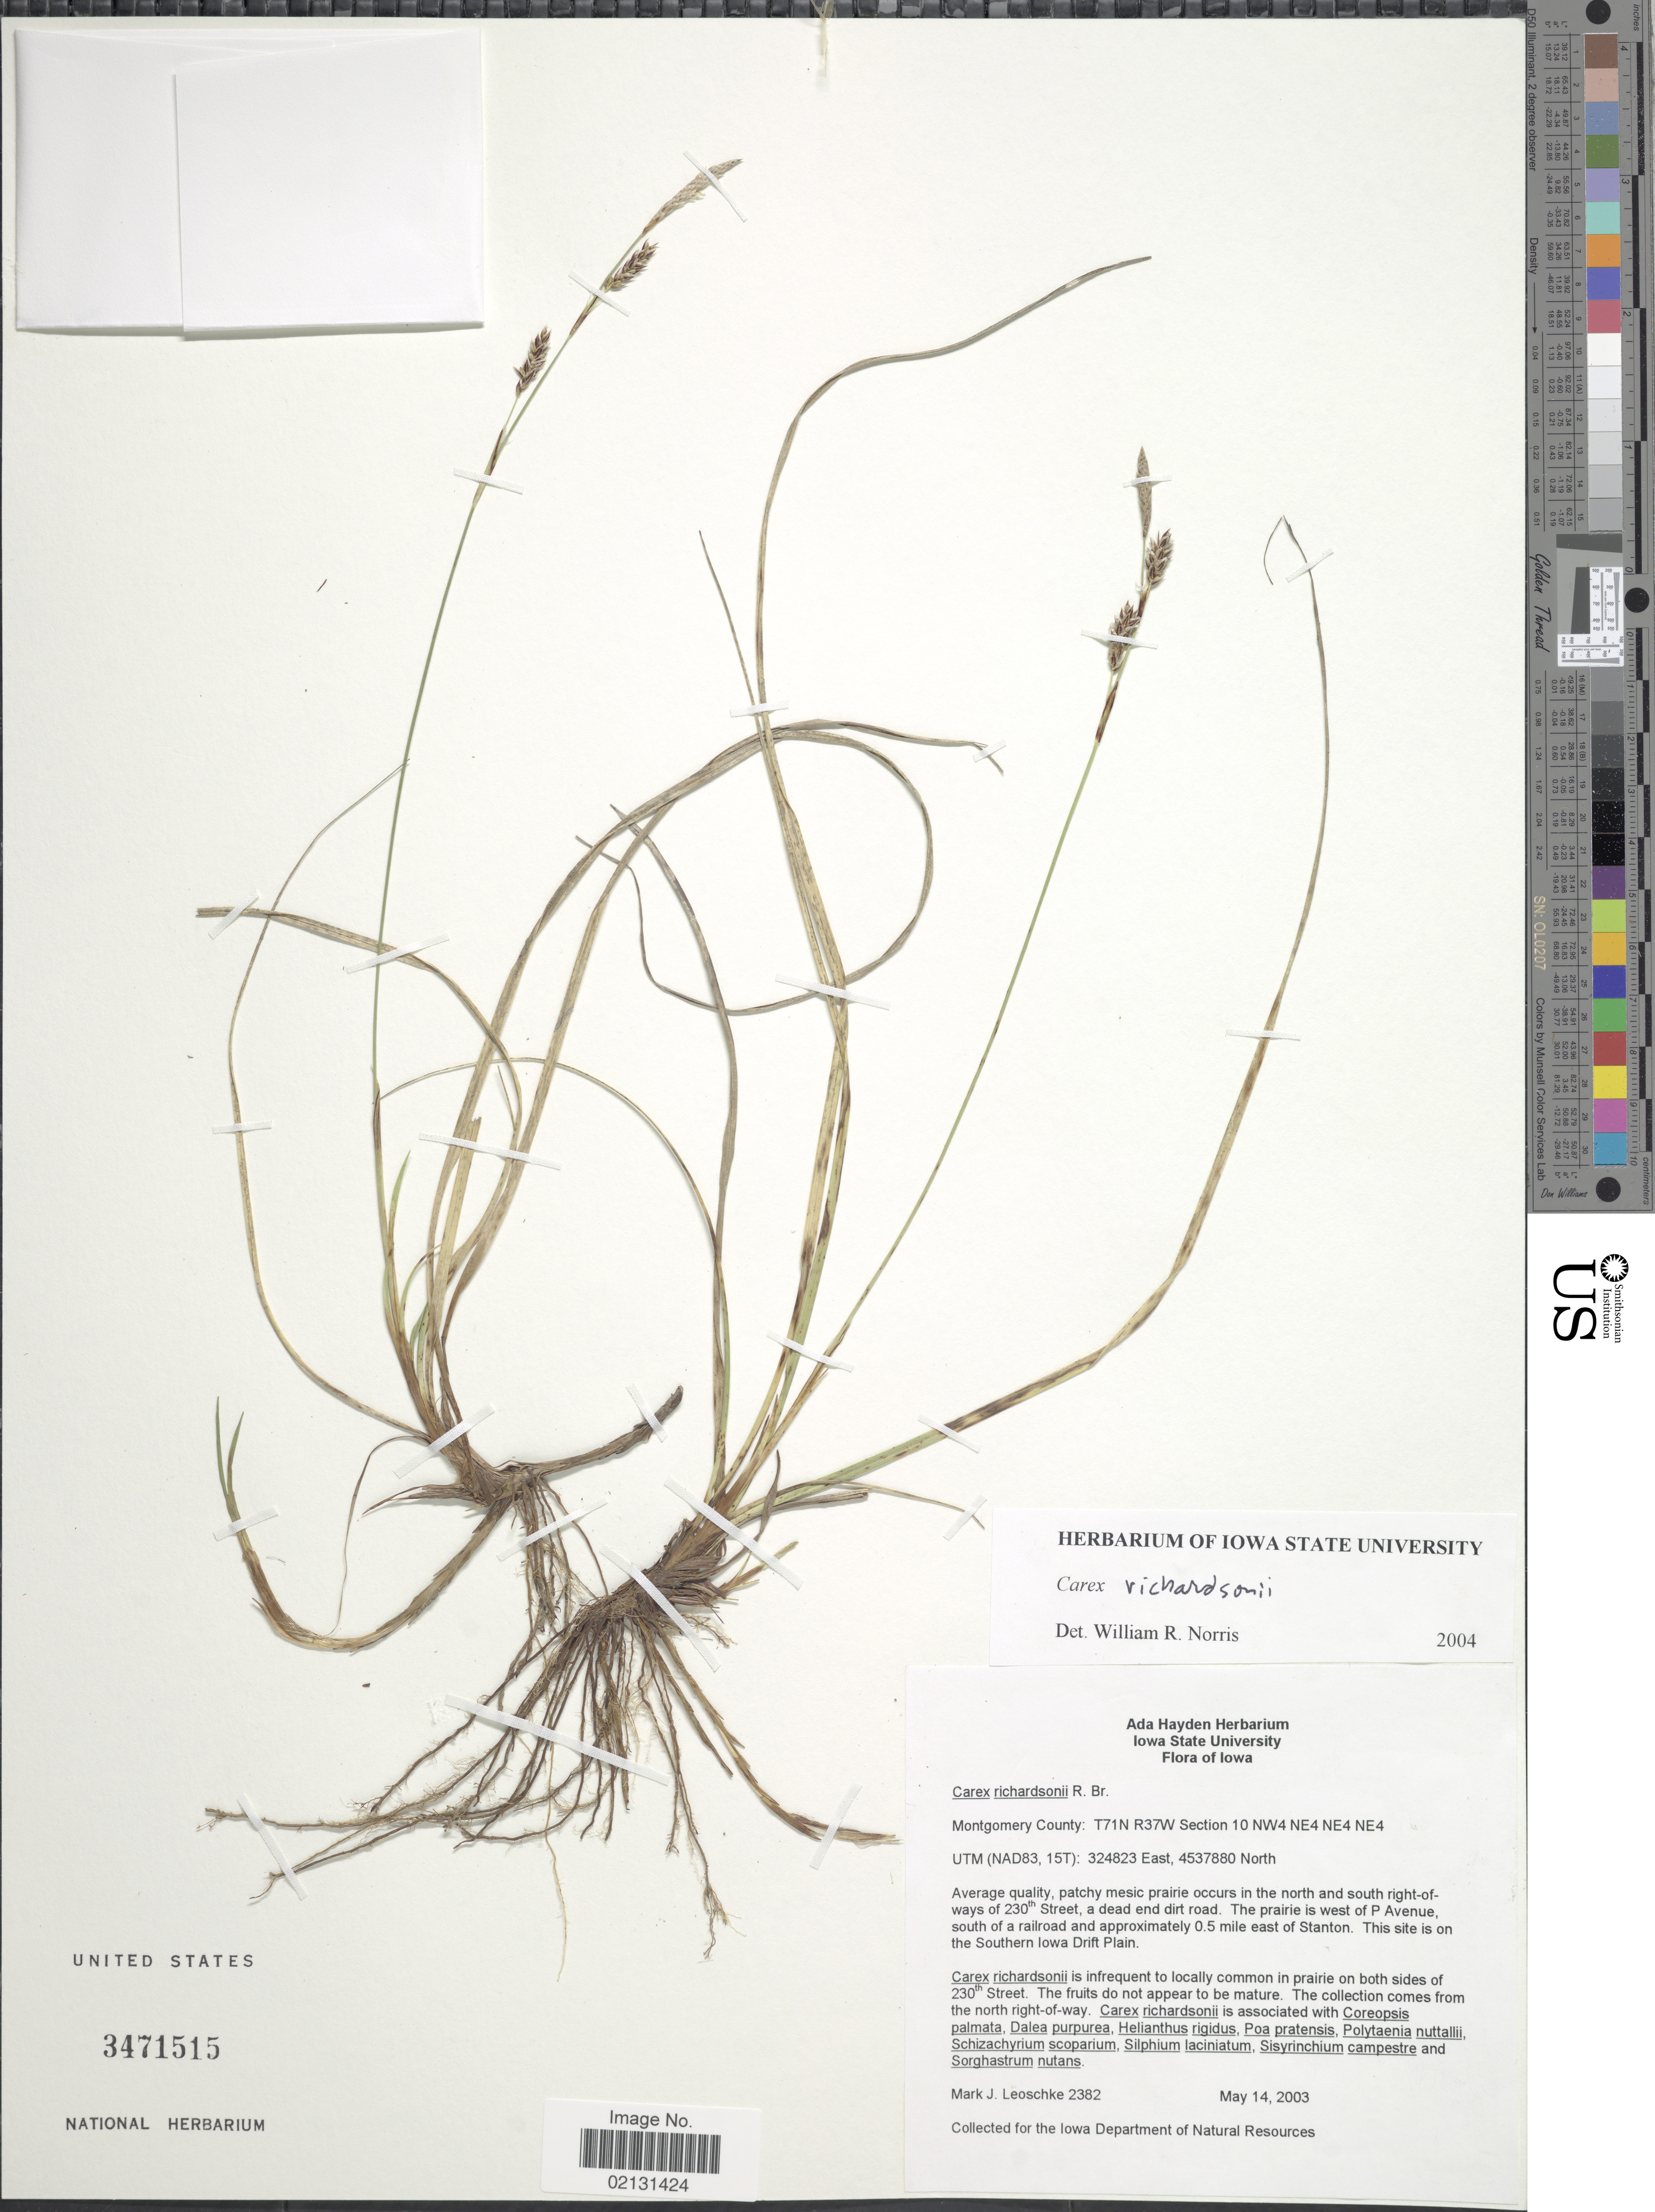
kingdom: Plantae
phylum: Tracheophyta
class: Liliopsida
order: Poales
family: Cyperaceae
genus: Carex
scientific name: Carex richardsonii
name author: R. Br.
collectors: M. J. Leoschke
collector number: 2382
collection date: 2003-05-14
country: United States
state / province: Iowa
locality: Montgomery County: T71N R37W Section 10 NW4 NE4 NE4 NE4, patchy mesic prairie occurs in the north and south right-of-ways of 230th Street, a dead end dirt road, this prairie is west of P Avenue, south of a railroad and approximately 0.5 mile east of Stanton, site is on the Southern Iowa Drift Plain.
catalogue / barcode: US 3471515